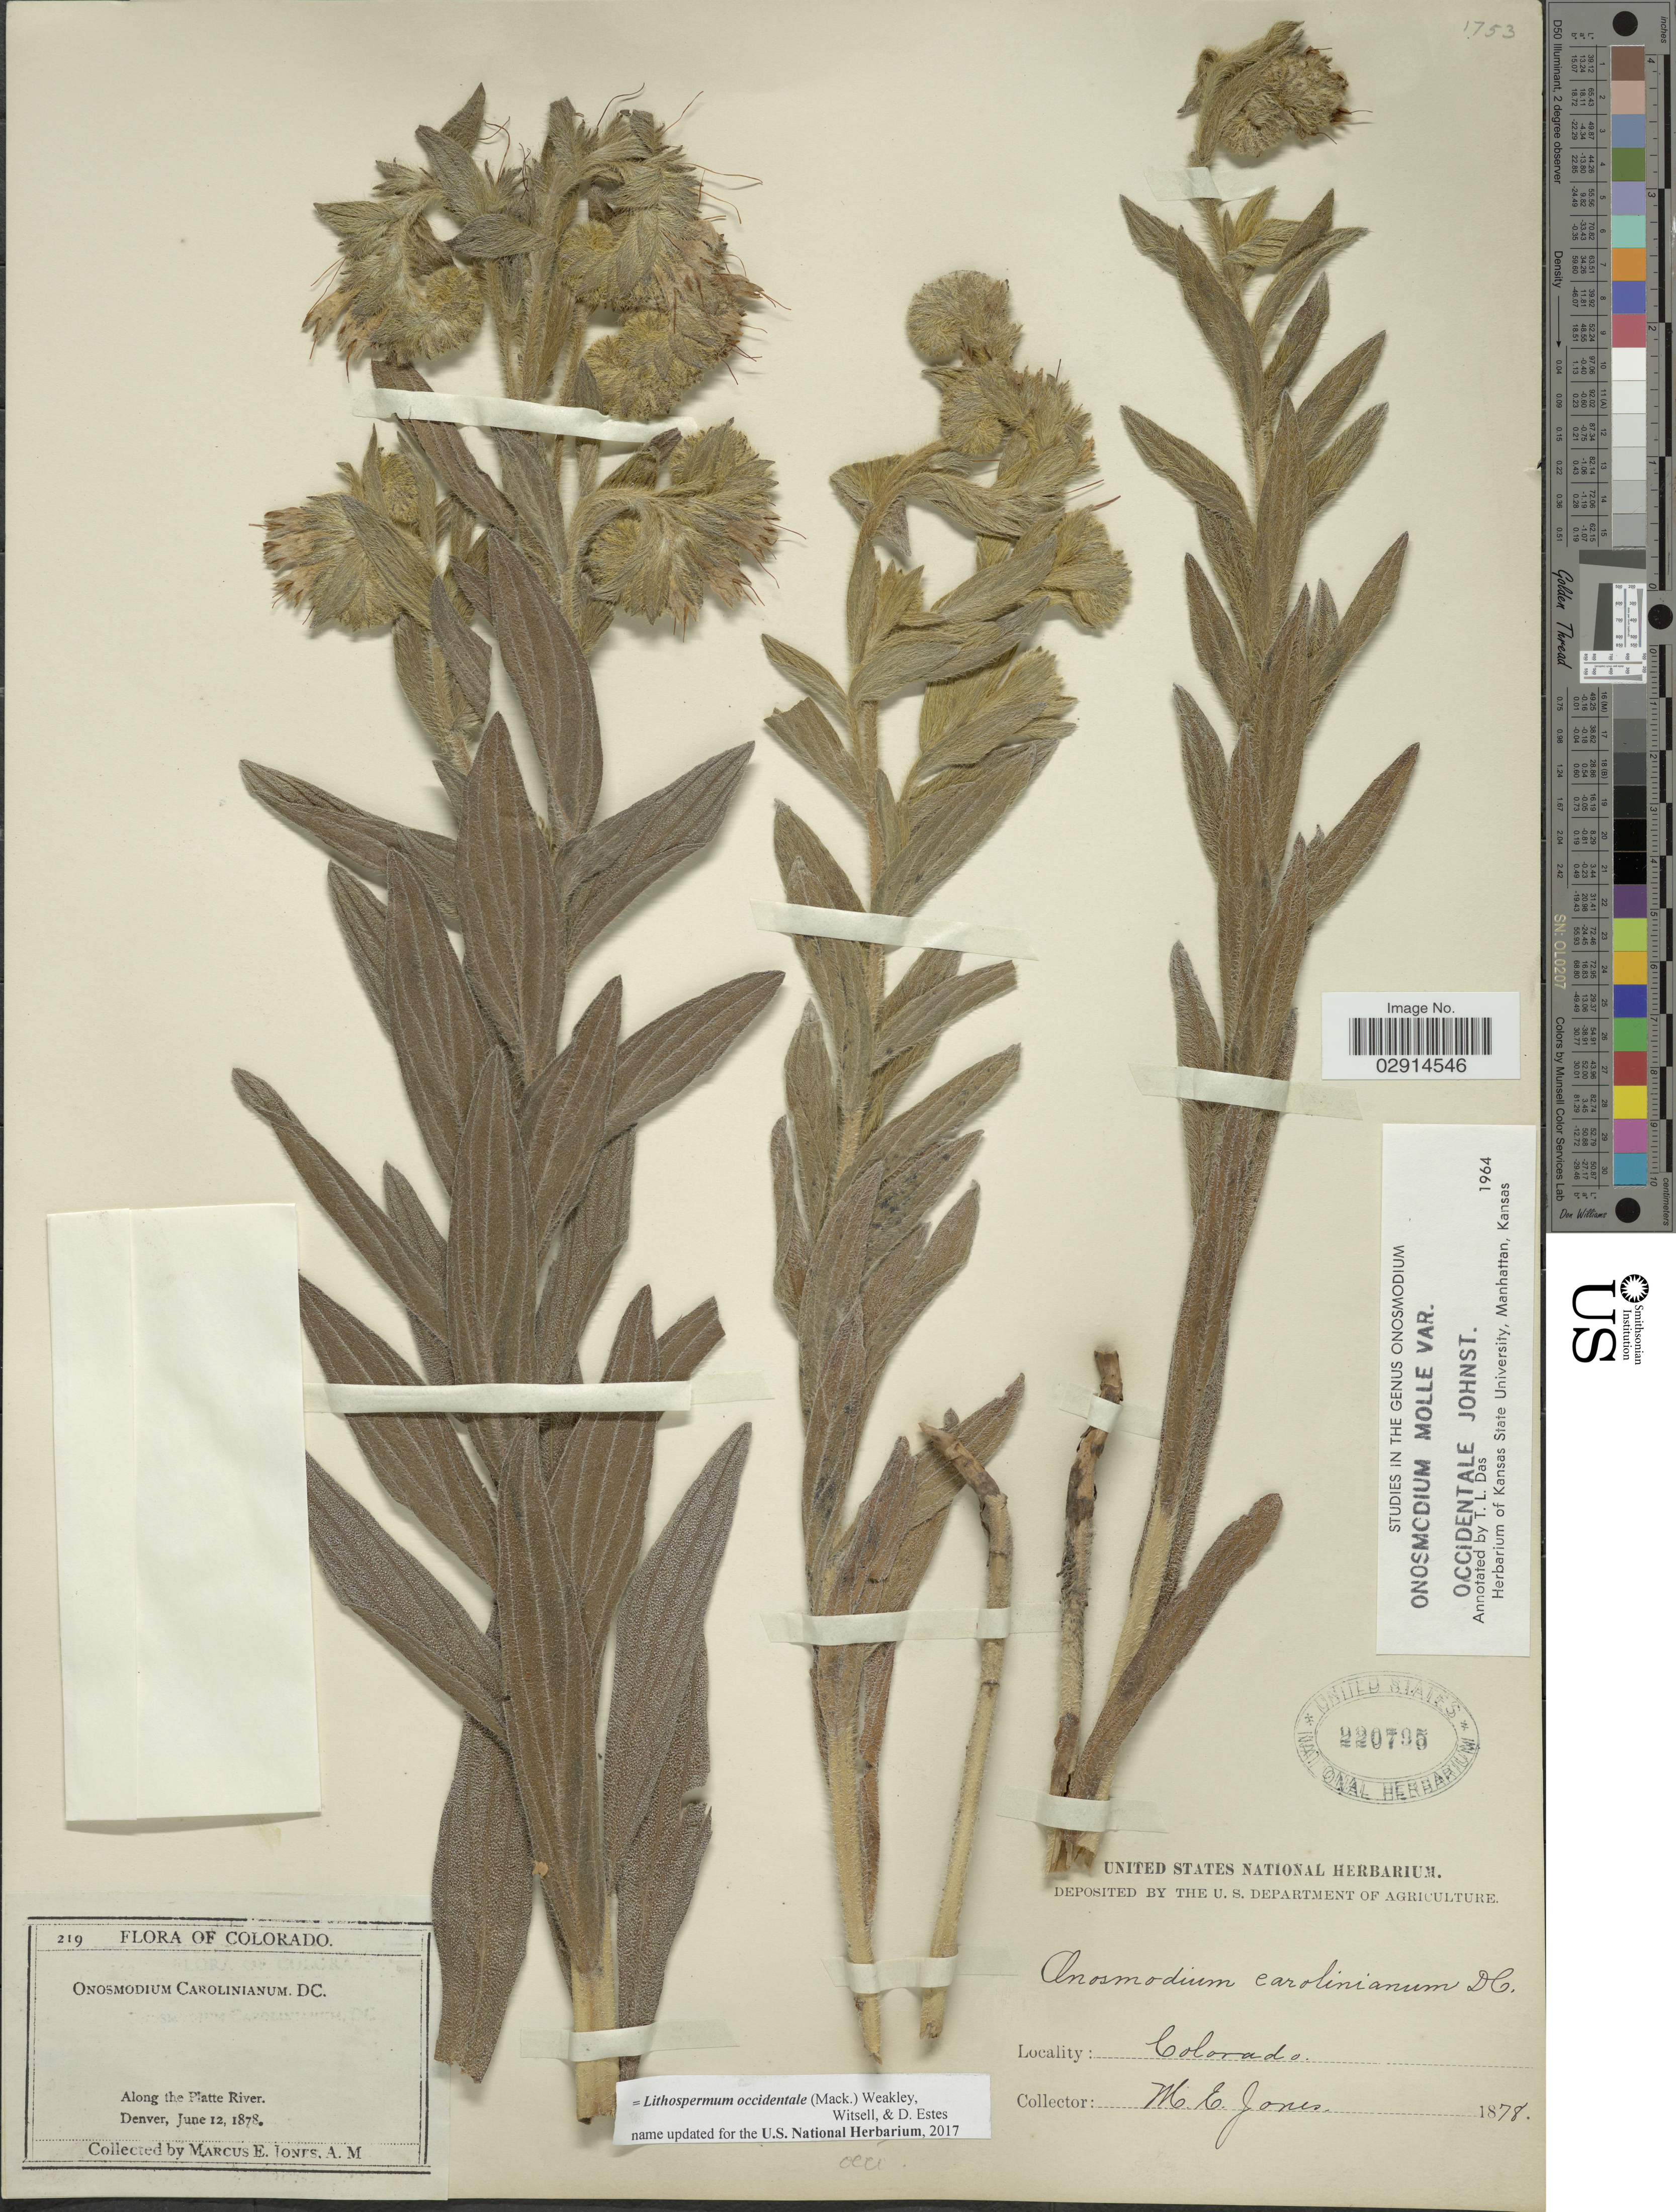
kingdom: Plantae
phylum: Tracheophyta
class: Magnoliopsida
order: Boraginales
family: Boraginaceae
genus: Lithospermum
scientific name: Lithospermum occidentale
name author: (Mack.) Weakley et al.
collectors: M. E. Jones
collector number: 219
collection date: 1878-06-12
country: United States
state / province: Colorado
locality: Along the Platte River. Denver.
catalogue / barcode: US 220795